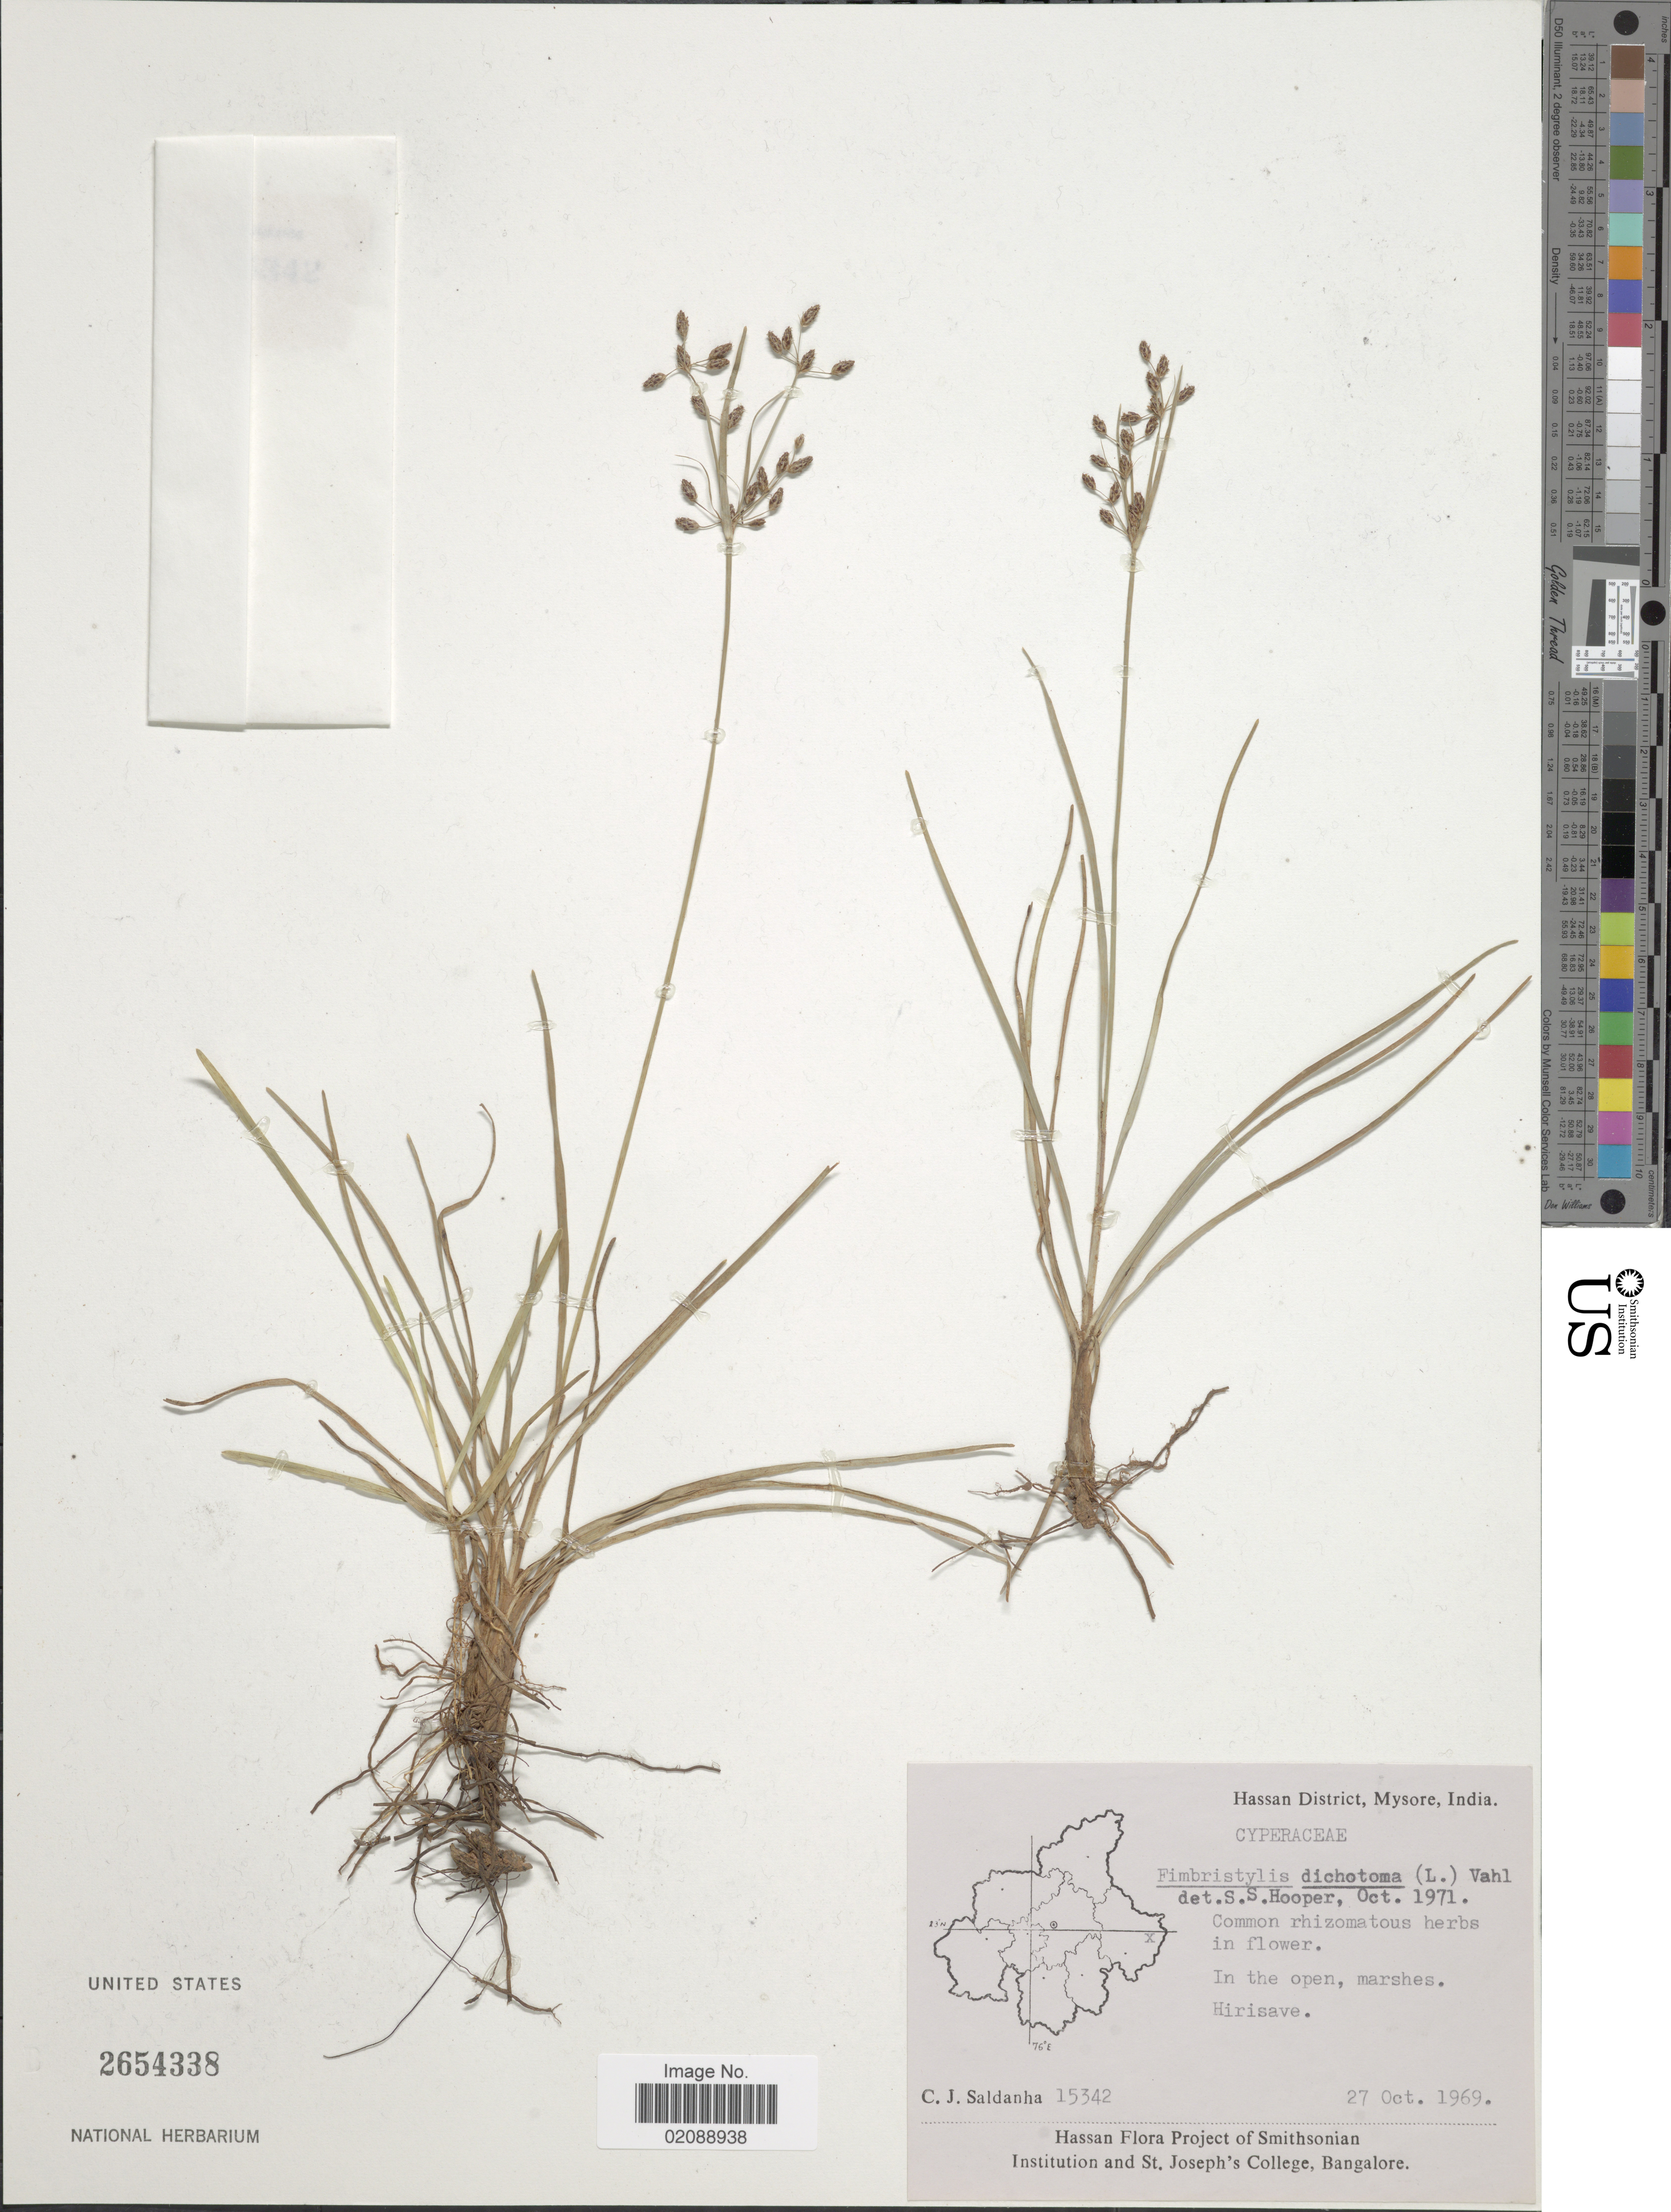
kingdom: Plantae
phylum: Tracheophyta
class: Liliopsida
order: Poales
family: Cyperaceae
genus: Fimbristylis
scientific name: Fimbristylis dichotoma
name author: (L.) Vahl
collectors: C. J. Saldanha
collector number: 15342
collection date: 1969-10-27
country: India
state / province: Karnataka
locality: Hassan District, Mysore, in the open, Hirisave.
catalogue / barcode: US 2654338